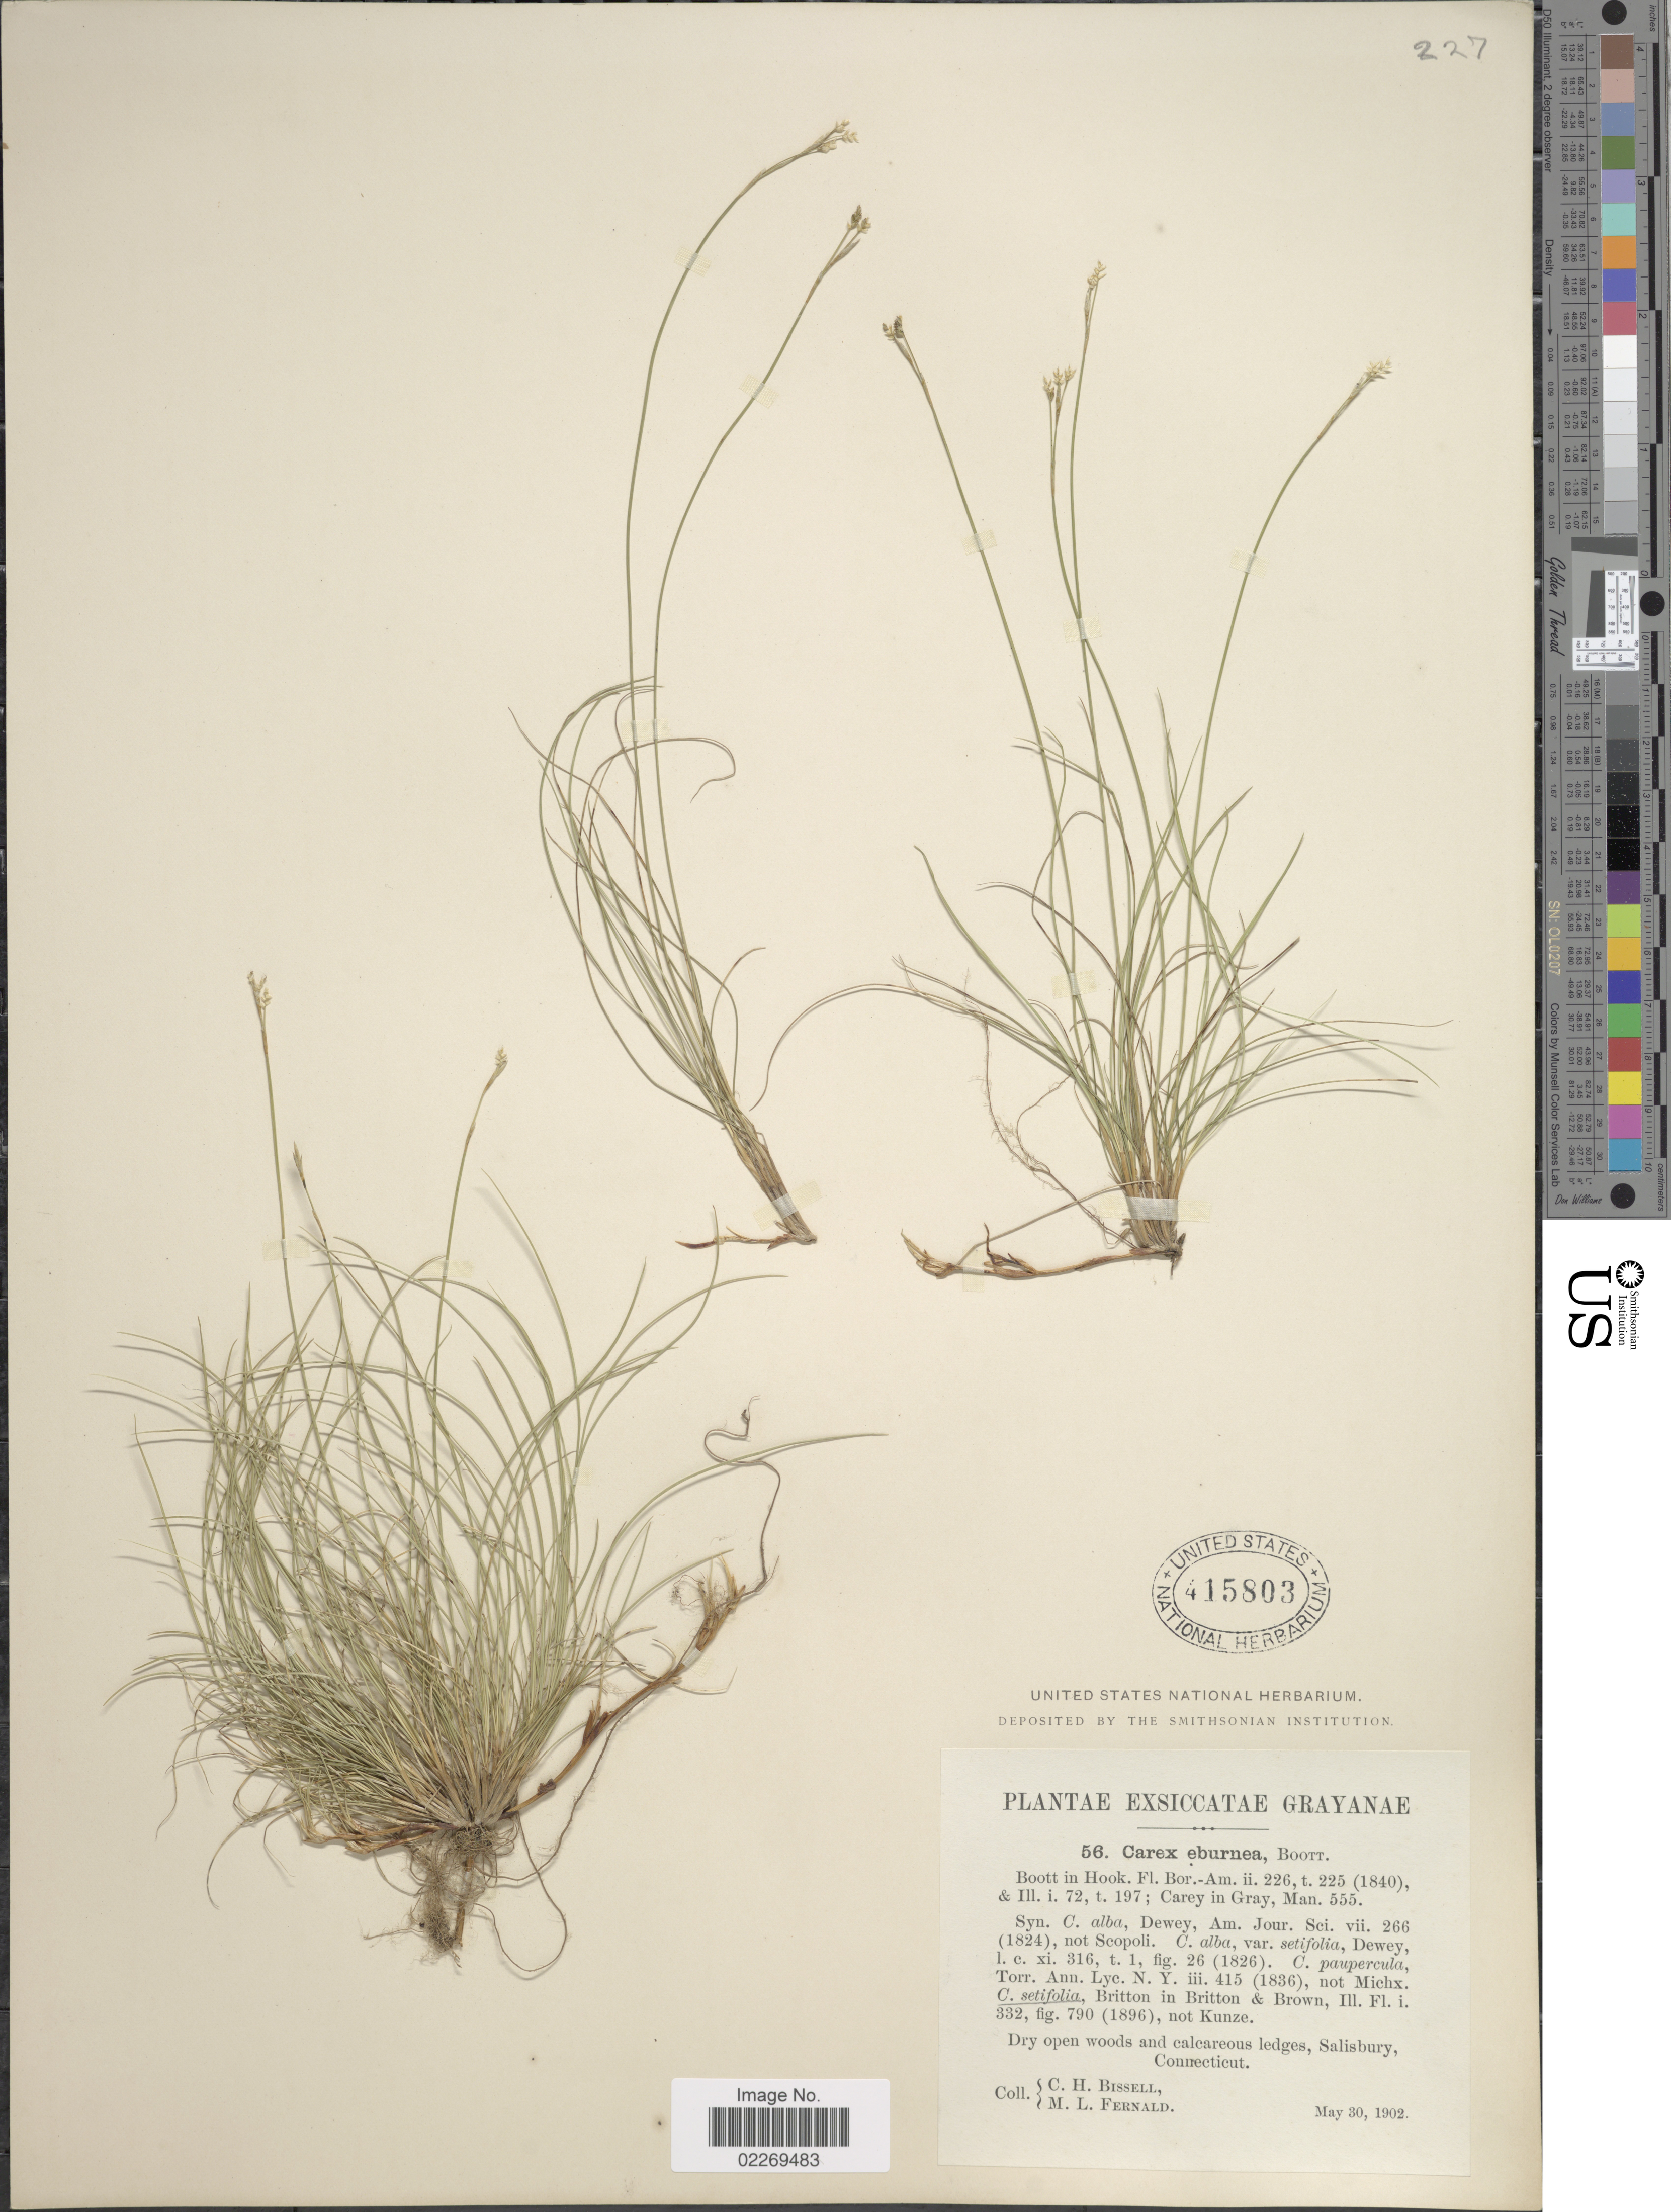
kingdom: Plantae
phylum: Tracheophyta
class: Liliopsida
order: Poales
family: Cyperaceae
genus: Carex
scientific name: Carex eburnea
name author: Boott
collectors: C. Bissell & M. L. Fernald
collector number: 56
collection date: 1902-05-30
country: United States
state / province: Connecticut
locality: Salisbury, Grayanae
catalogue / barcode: US 415803